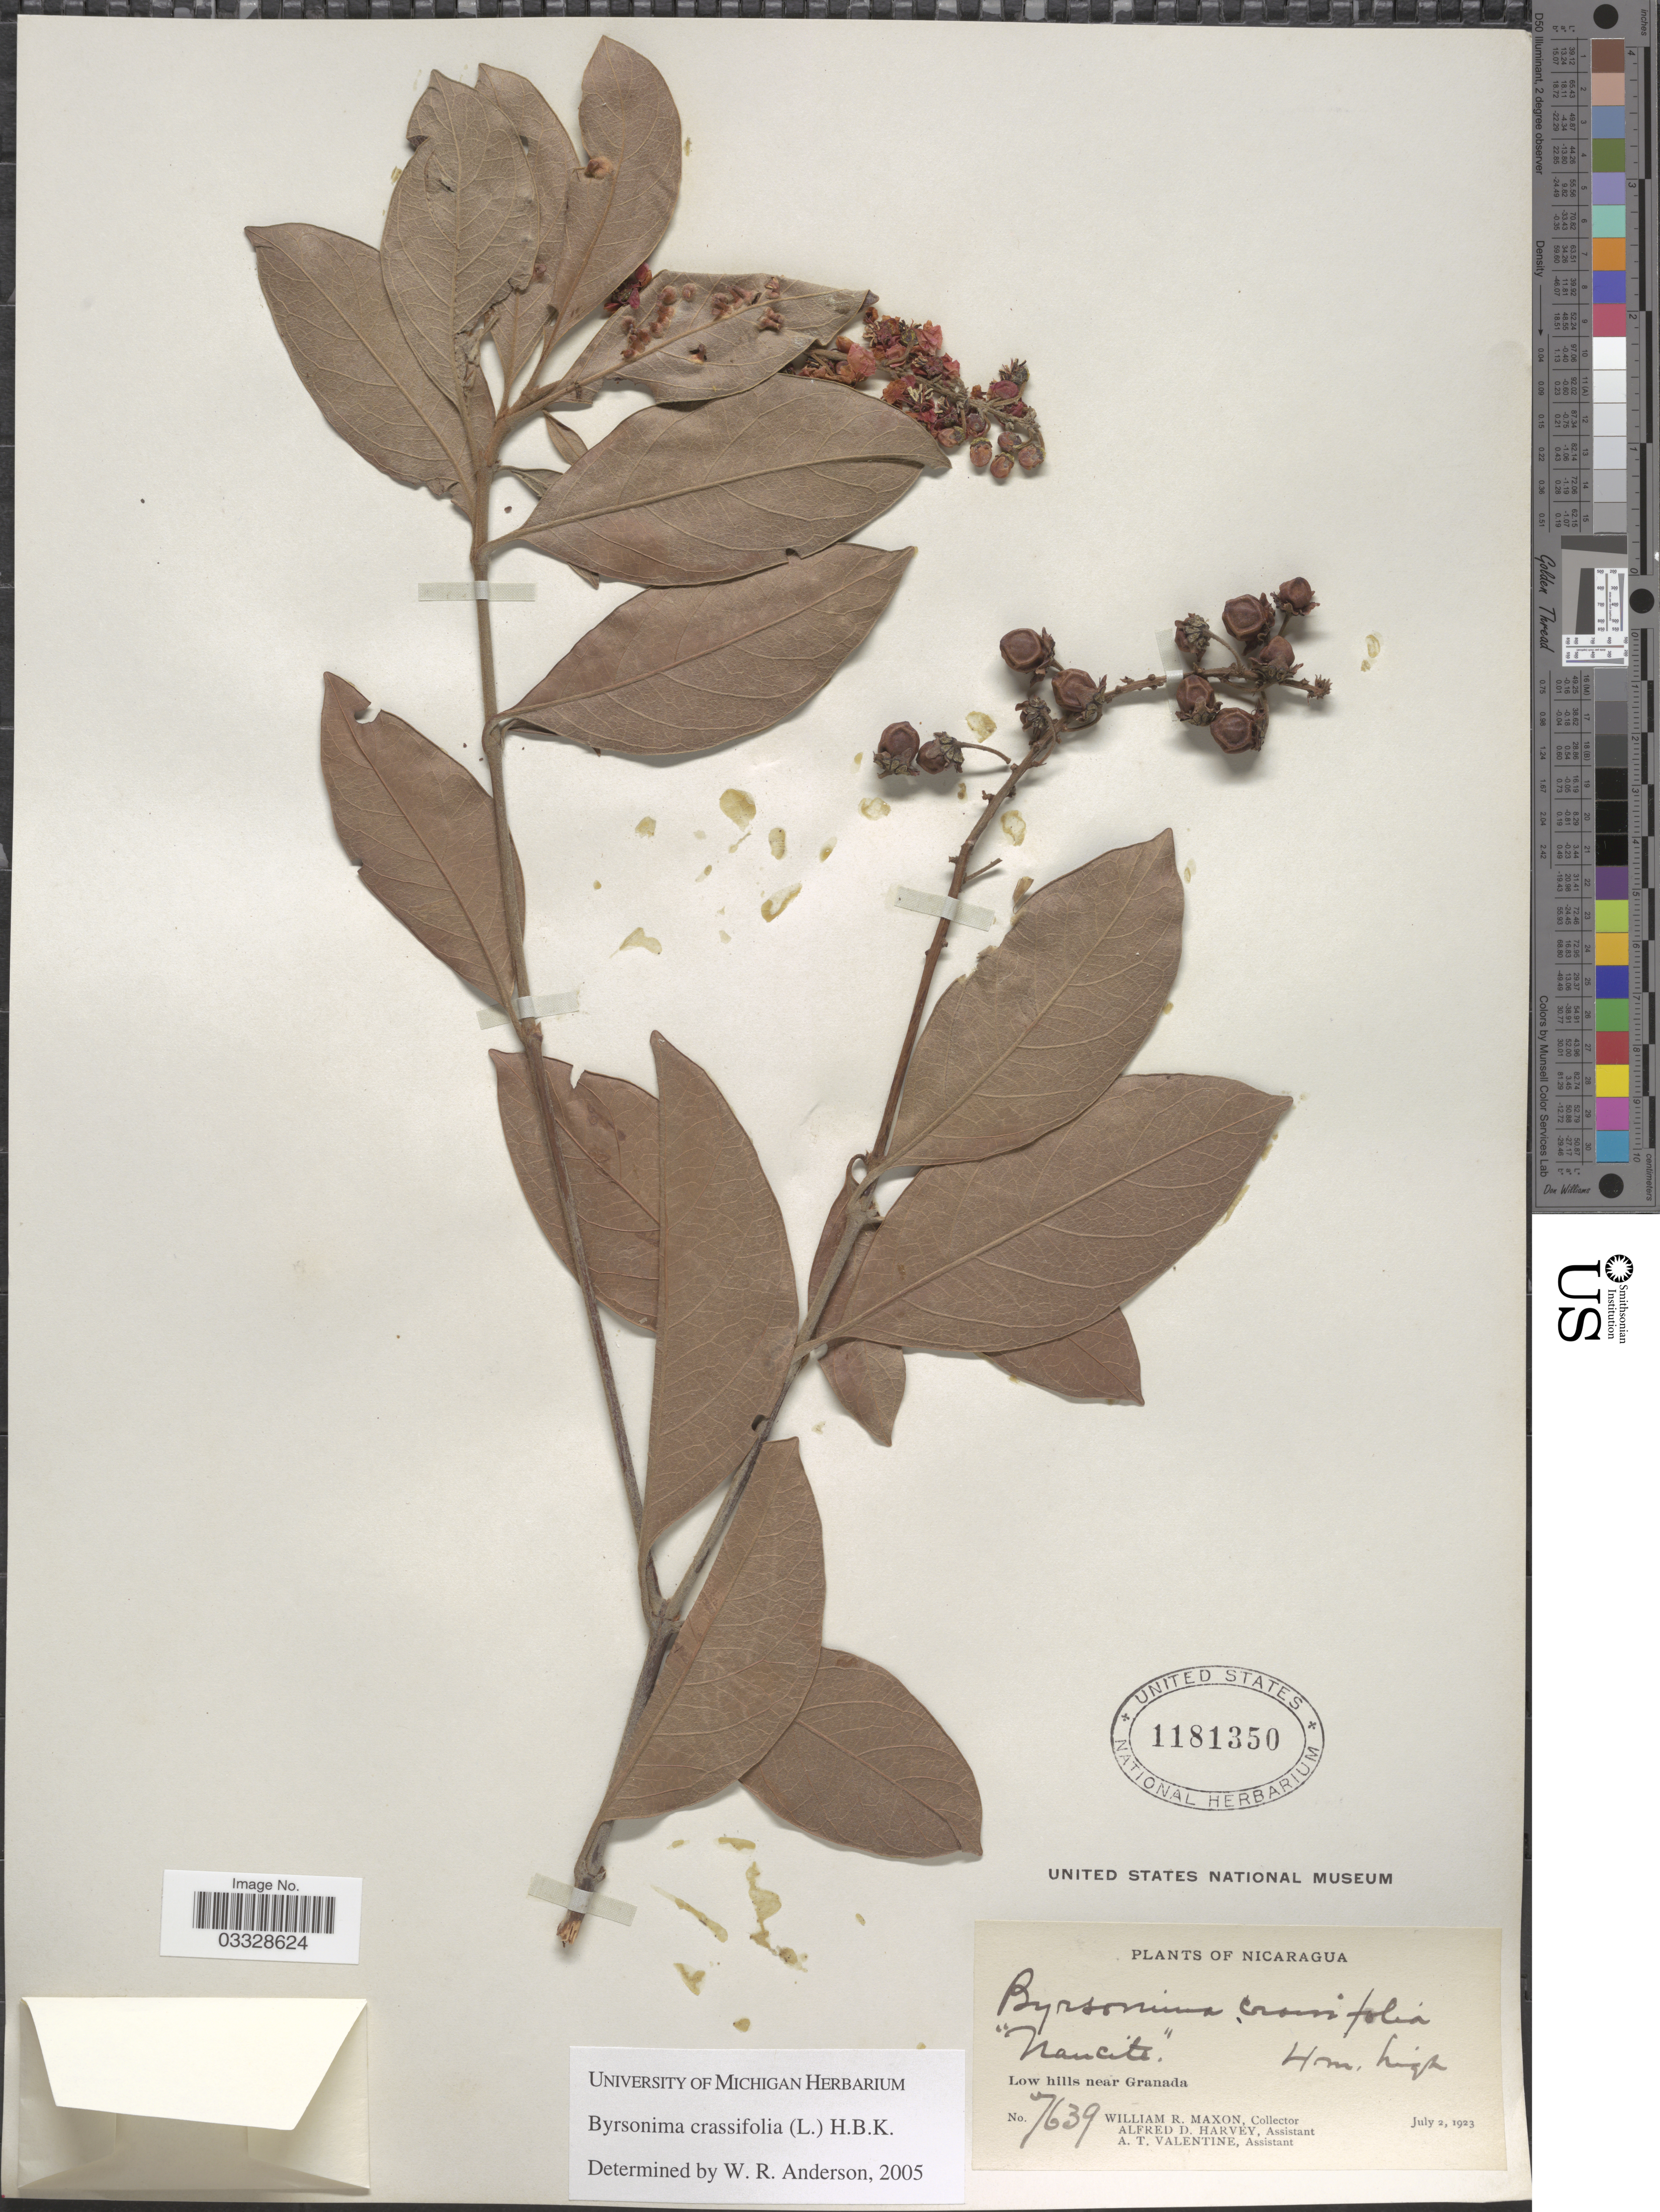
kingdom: Plantae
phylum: Tracheophyta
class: Magnoliopsida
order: Malpighiales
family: Malpighiaceae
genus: Byrsonima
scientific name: Byrsonima crassifolia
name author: (L.) Kunth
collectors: W. R. Maxon, A. D. Harvey & A. Valentine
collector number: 7639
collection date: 1923-07-02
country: Nicaragua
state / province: Granada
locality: Low hills near Granada.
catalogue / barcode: US 1181350